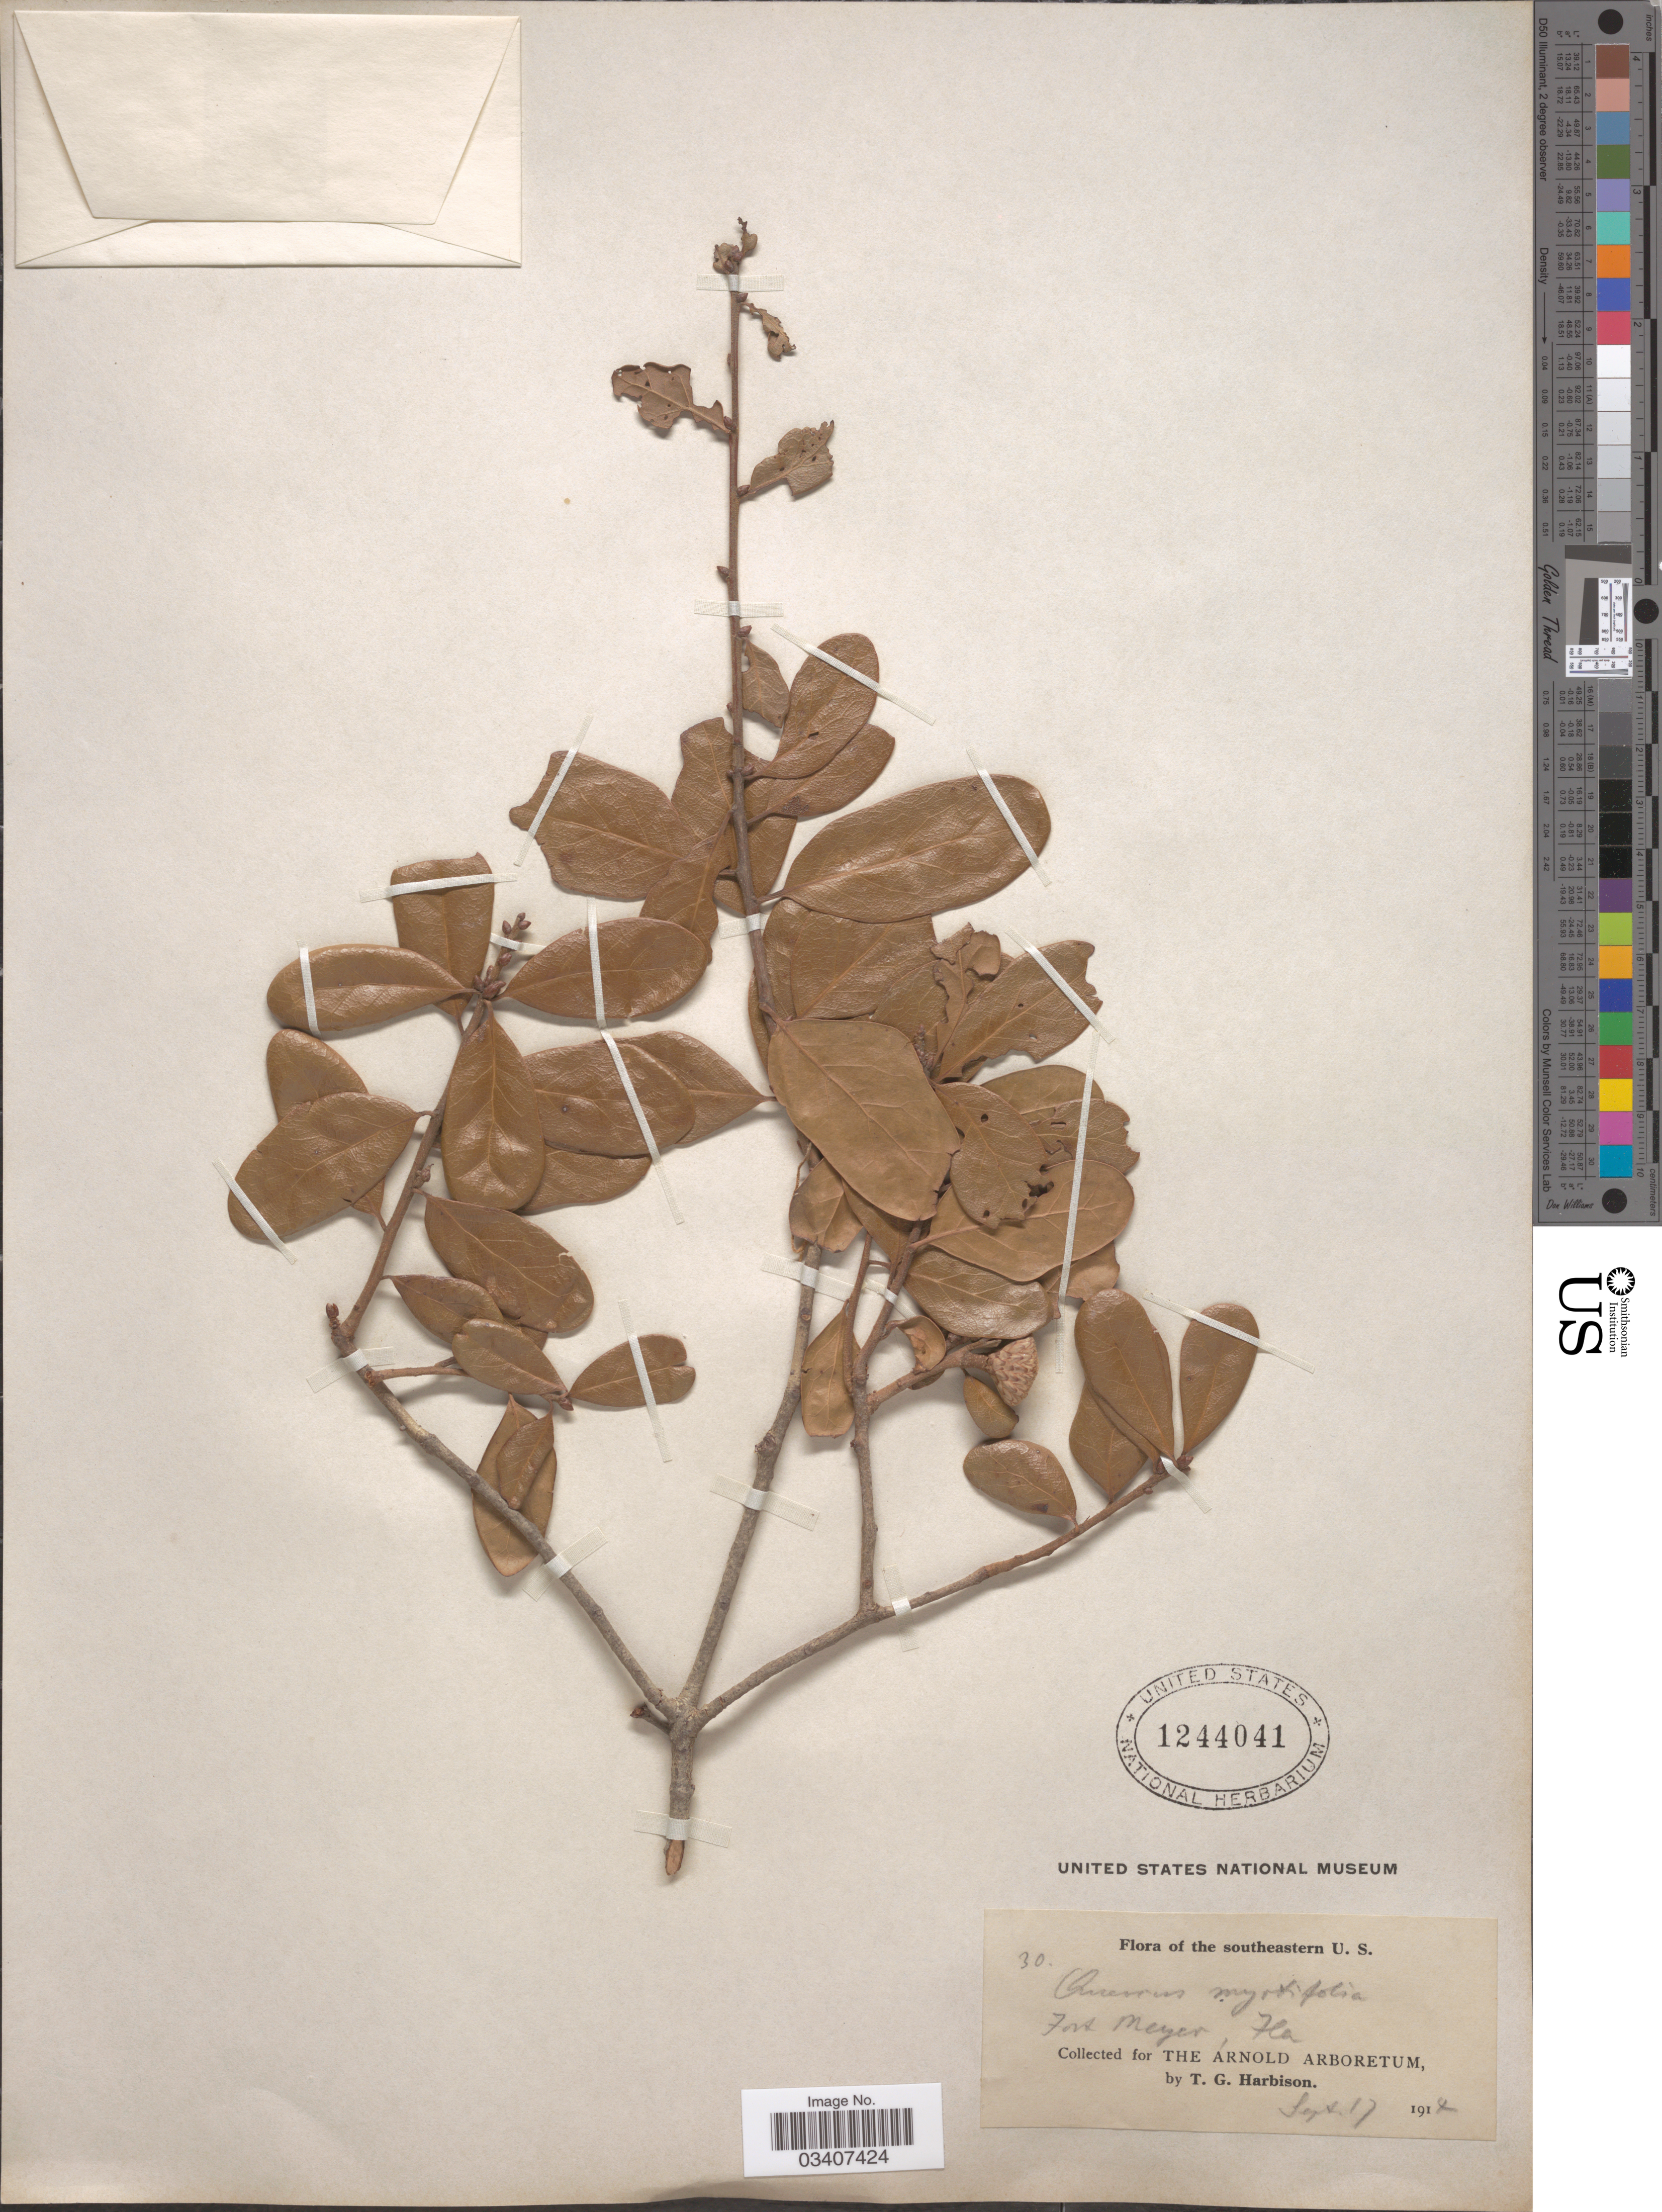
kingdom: Plantae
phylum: Tracheophyta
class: Magnoliopsida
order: Fagales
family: Fagaceae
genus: Quercus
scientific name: Quercus myrtifolia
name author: Willd.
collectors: T. Harbison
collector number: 30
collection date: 1914-09-17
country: United States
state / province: Florida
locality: Southeastern U. S. Fort Meyer.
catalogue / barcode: US 1244041